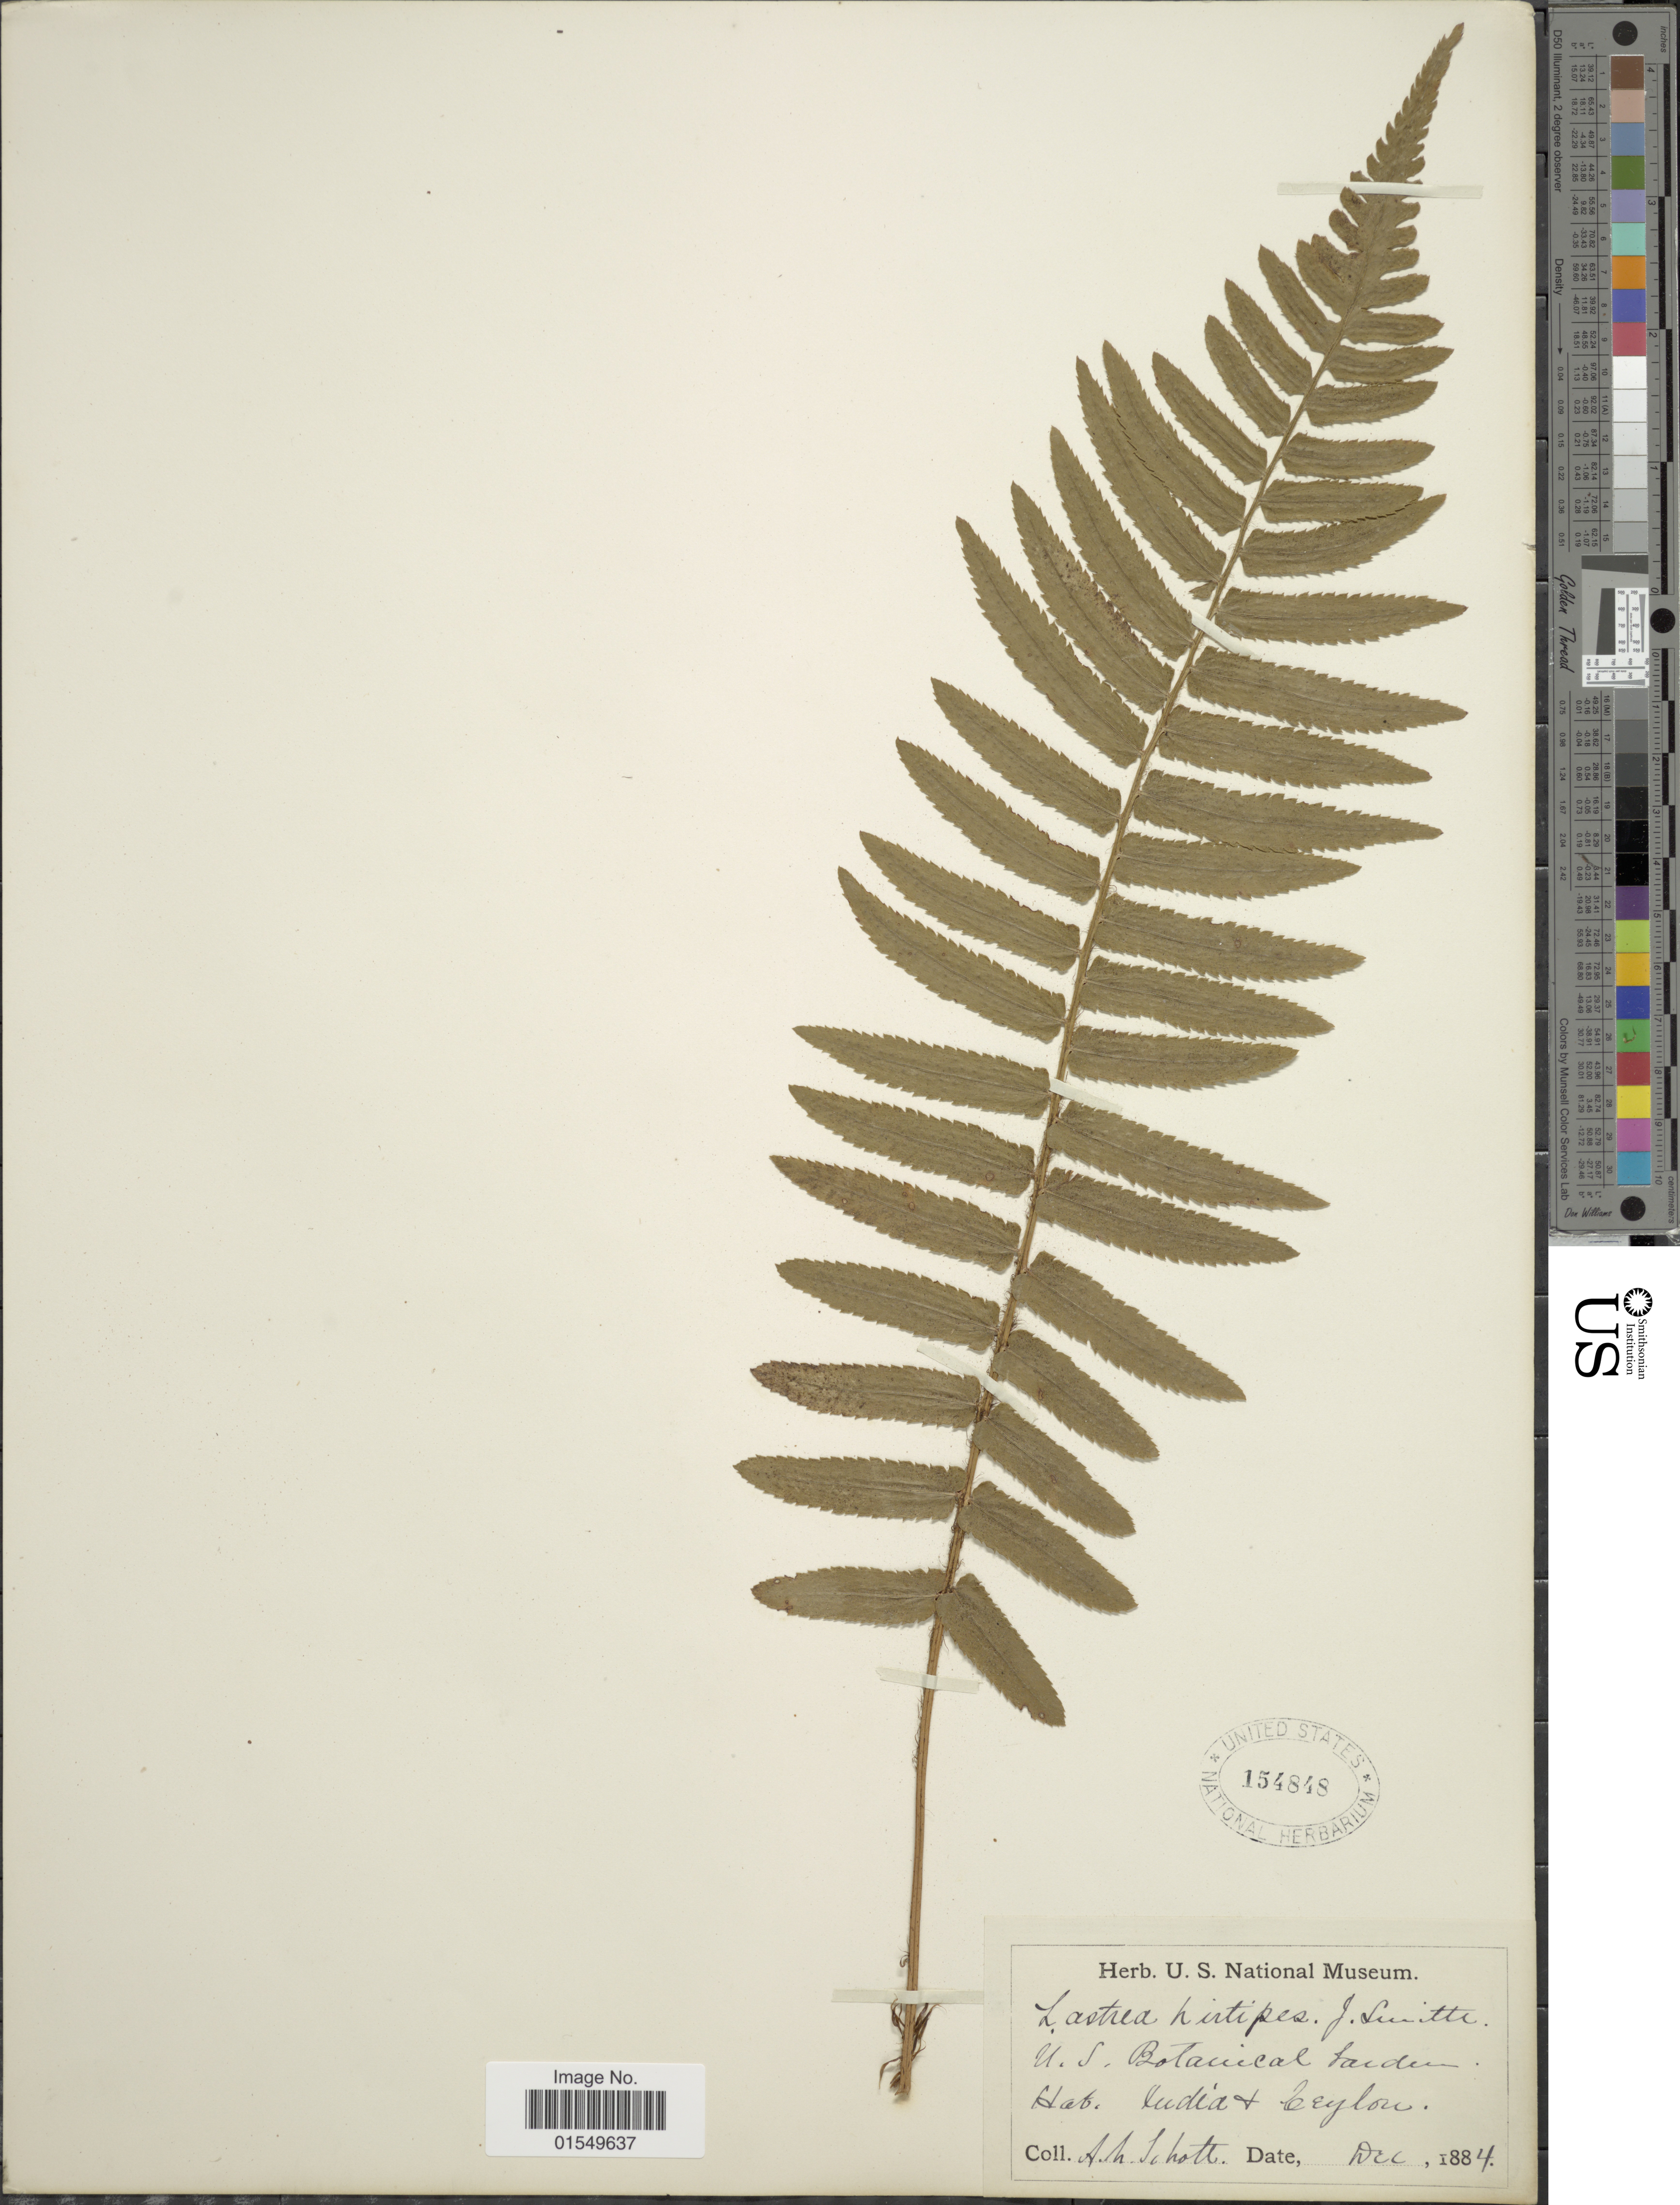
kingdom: Plantae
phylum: Tracheophyta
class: Polypodiopsida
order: Polypodiales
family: Dryopteridaceae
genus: Dryopteris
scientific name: Dryopteris atrata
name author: (Wall. ex Kunze) Ching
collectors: A. L. Schott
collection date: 1884-12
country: United States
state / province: District of Columbia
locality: U. S. Botanical Garden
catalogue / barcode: US 154848